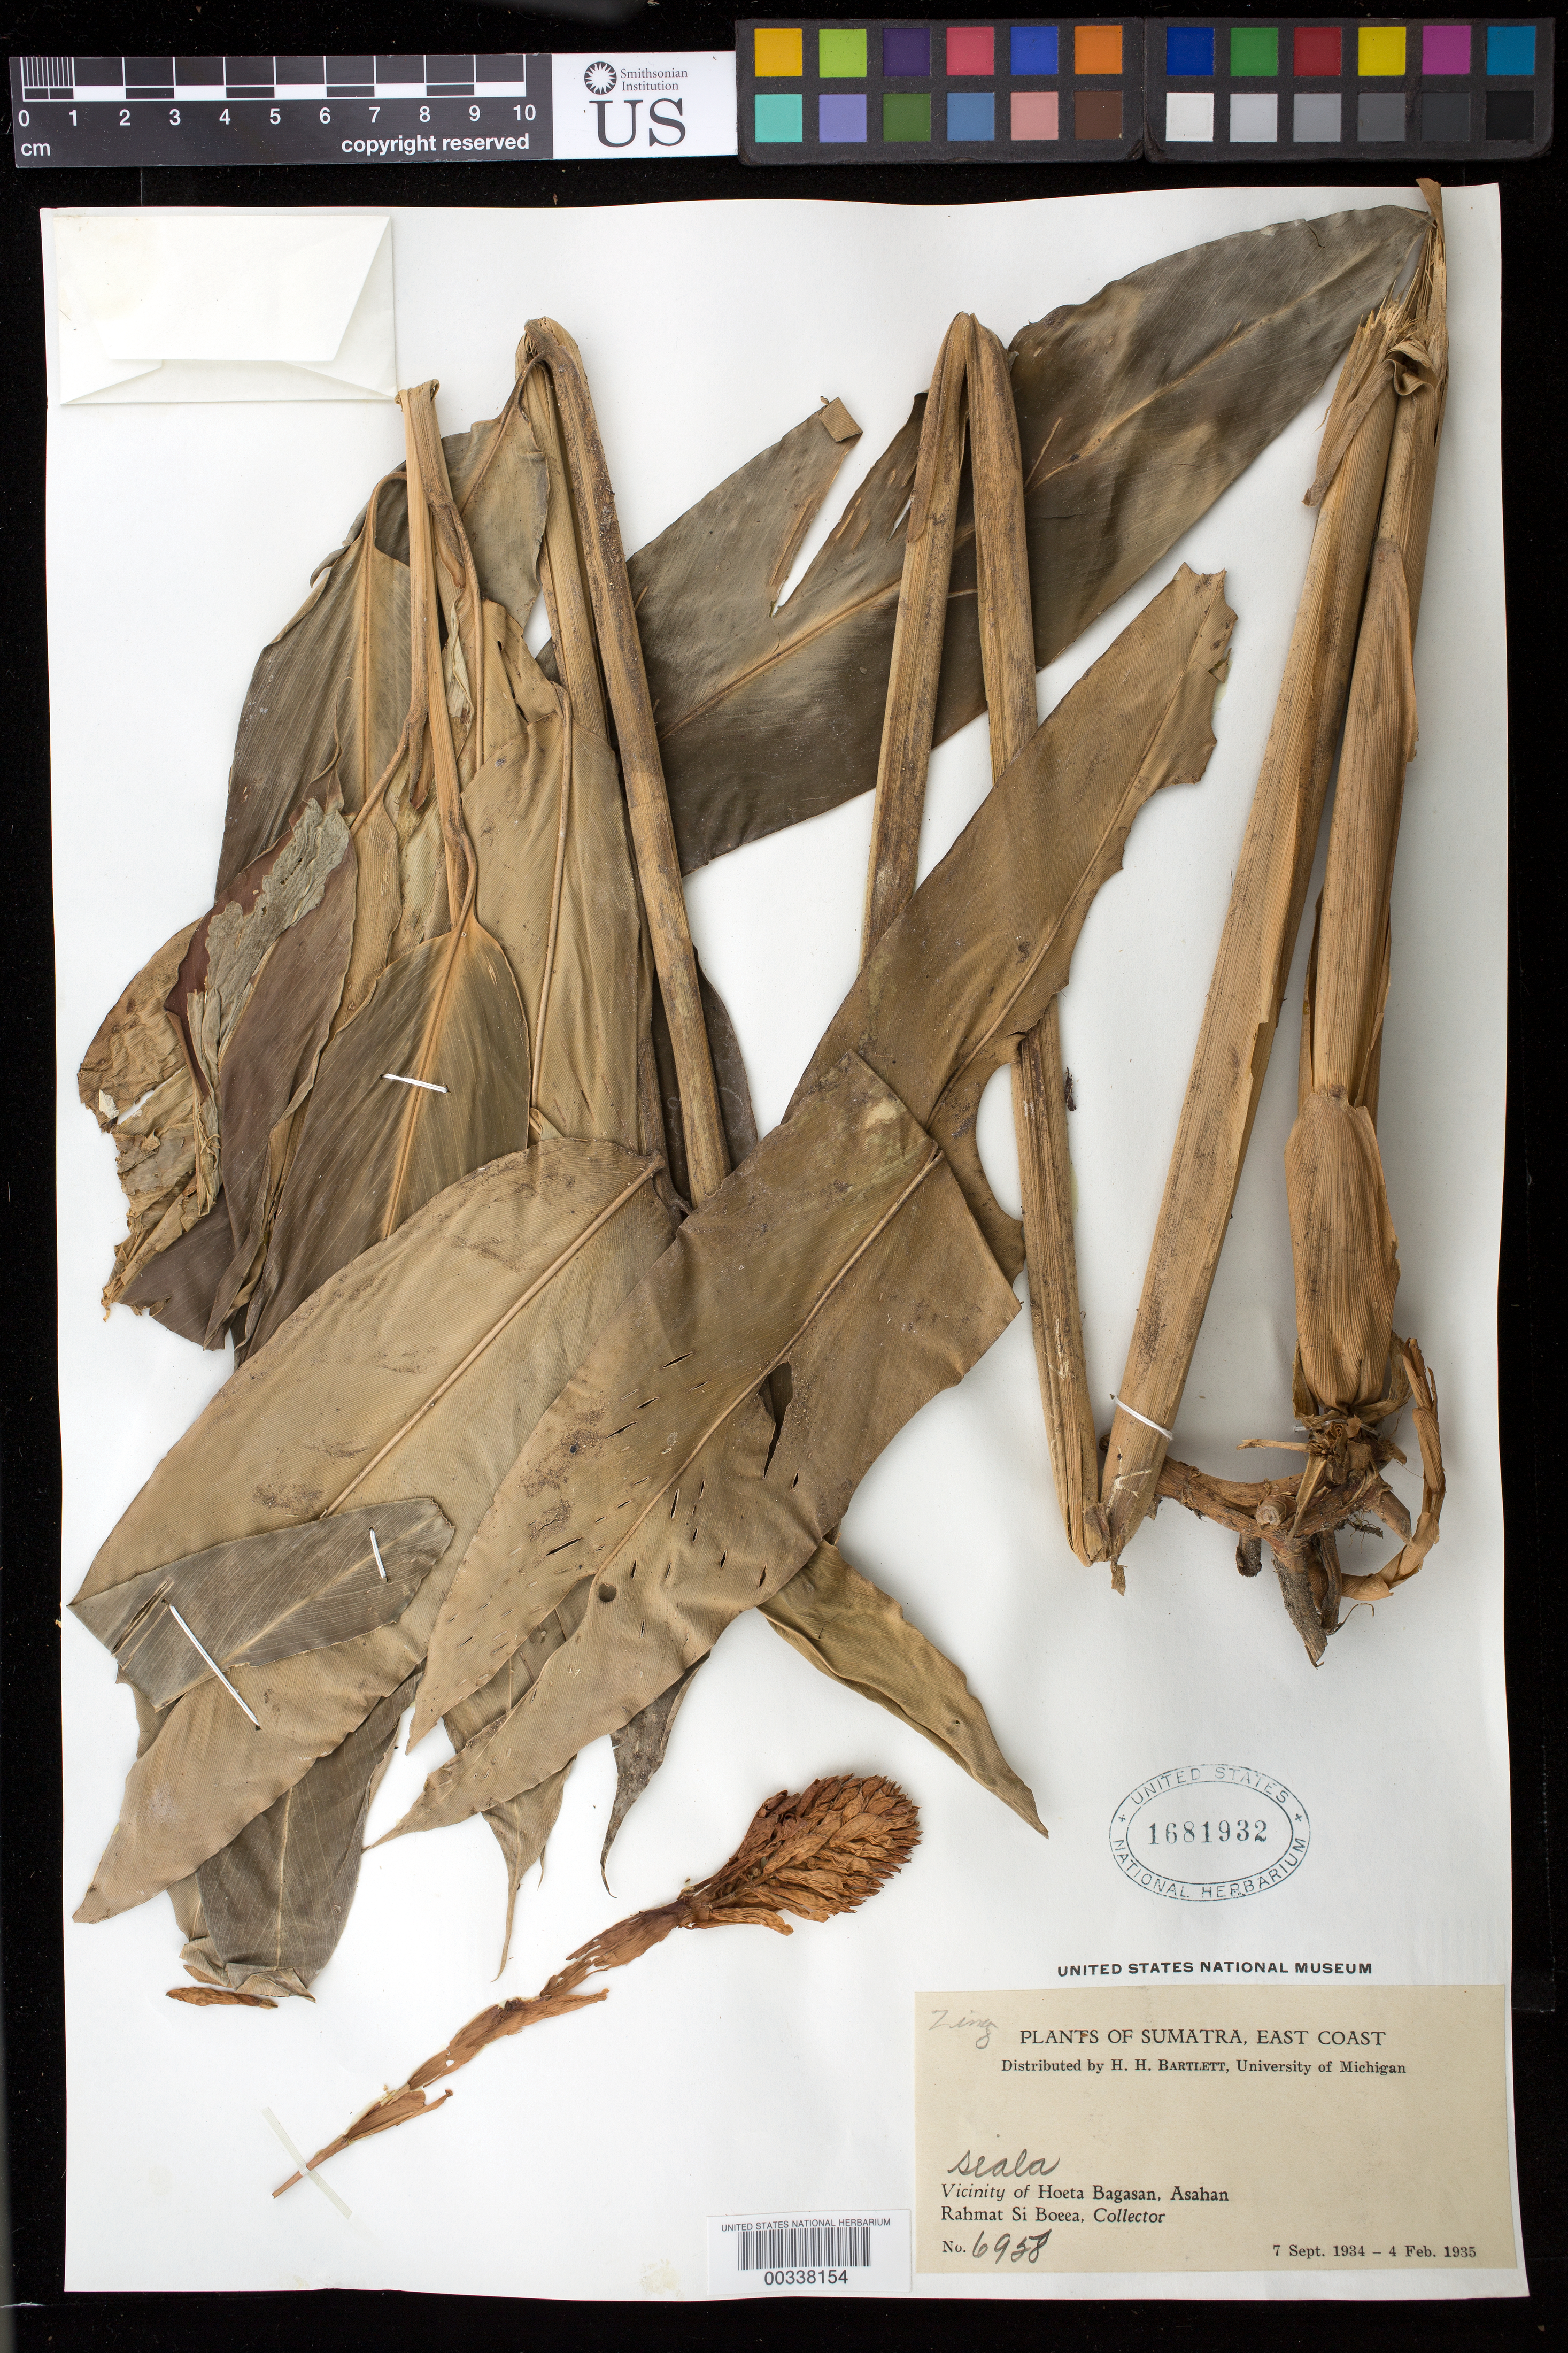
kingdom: Plantae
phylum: Tracheophyta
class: Liliopsida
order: Zingiberales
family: Zingiberaceae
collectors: Rahmat Si Boeea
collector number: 6958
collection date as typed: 07 Sep 1934 to 04 Feb 1935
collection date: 1934-09-07/1935-02-04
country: Indonesia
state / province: Sumatra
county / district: Sumatera Utara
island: Sumatra I.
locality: (East Coast) Vicinity of Hoeta Bagasan, Asahan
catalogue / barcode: US 1681932